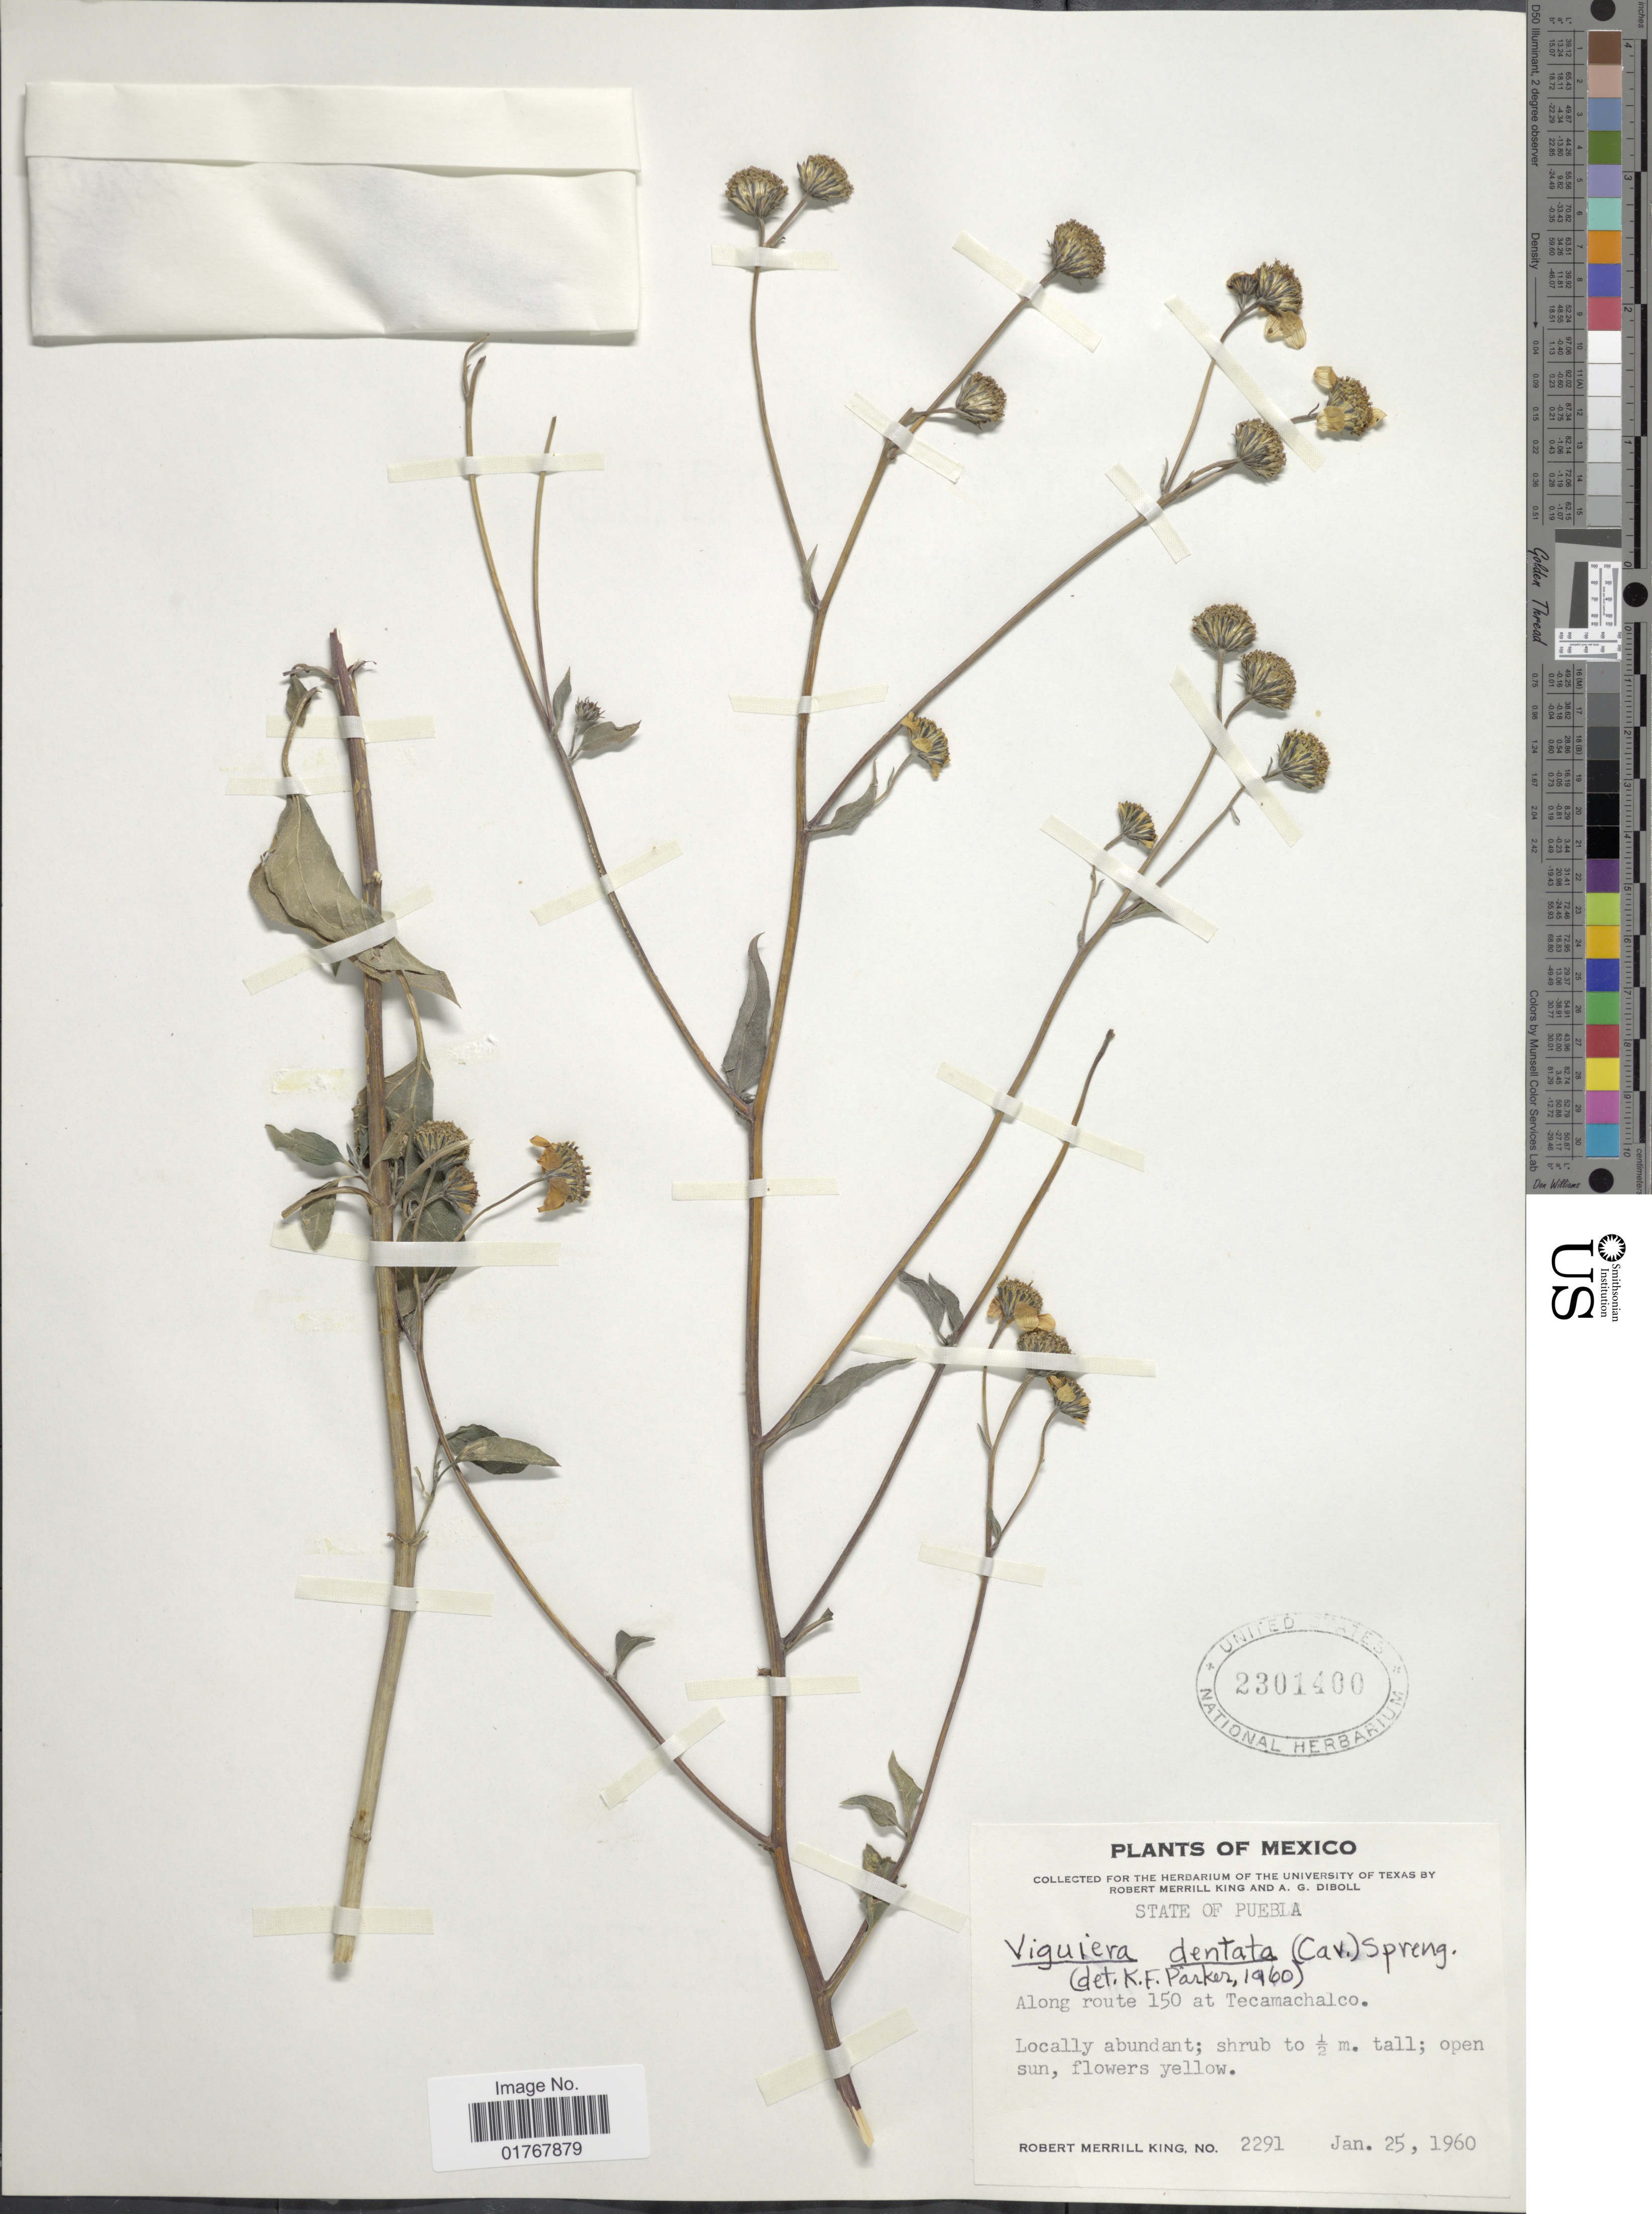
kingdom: Plantae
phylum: Tracheophyta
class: Magnoliopsida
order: Asterales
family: Asteraceae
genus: Viguiera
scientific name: Viguiera dentata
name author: (Cav.) Spreng.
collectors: R. M. King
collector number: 2291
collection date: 1960-01-25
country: Mexico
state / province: Puebla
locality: Along route 150 Tecamachalco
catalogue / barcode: US 2301400